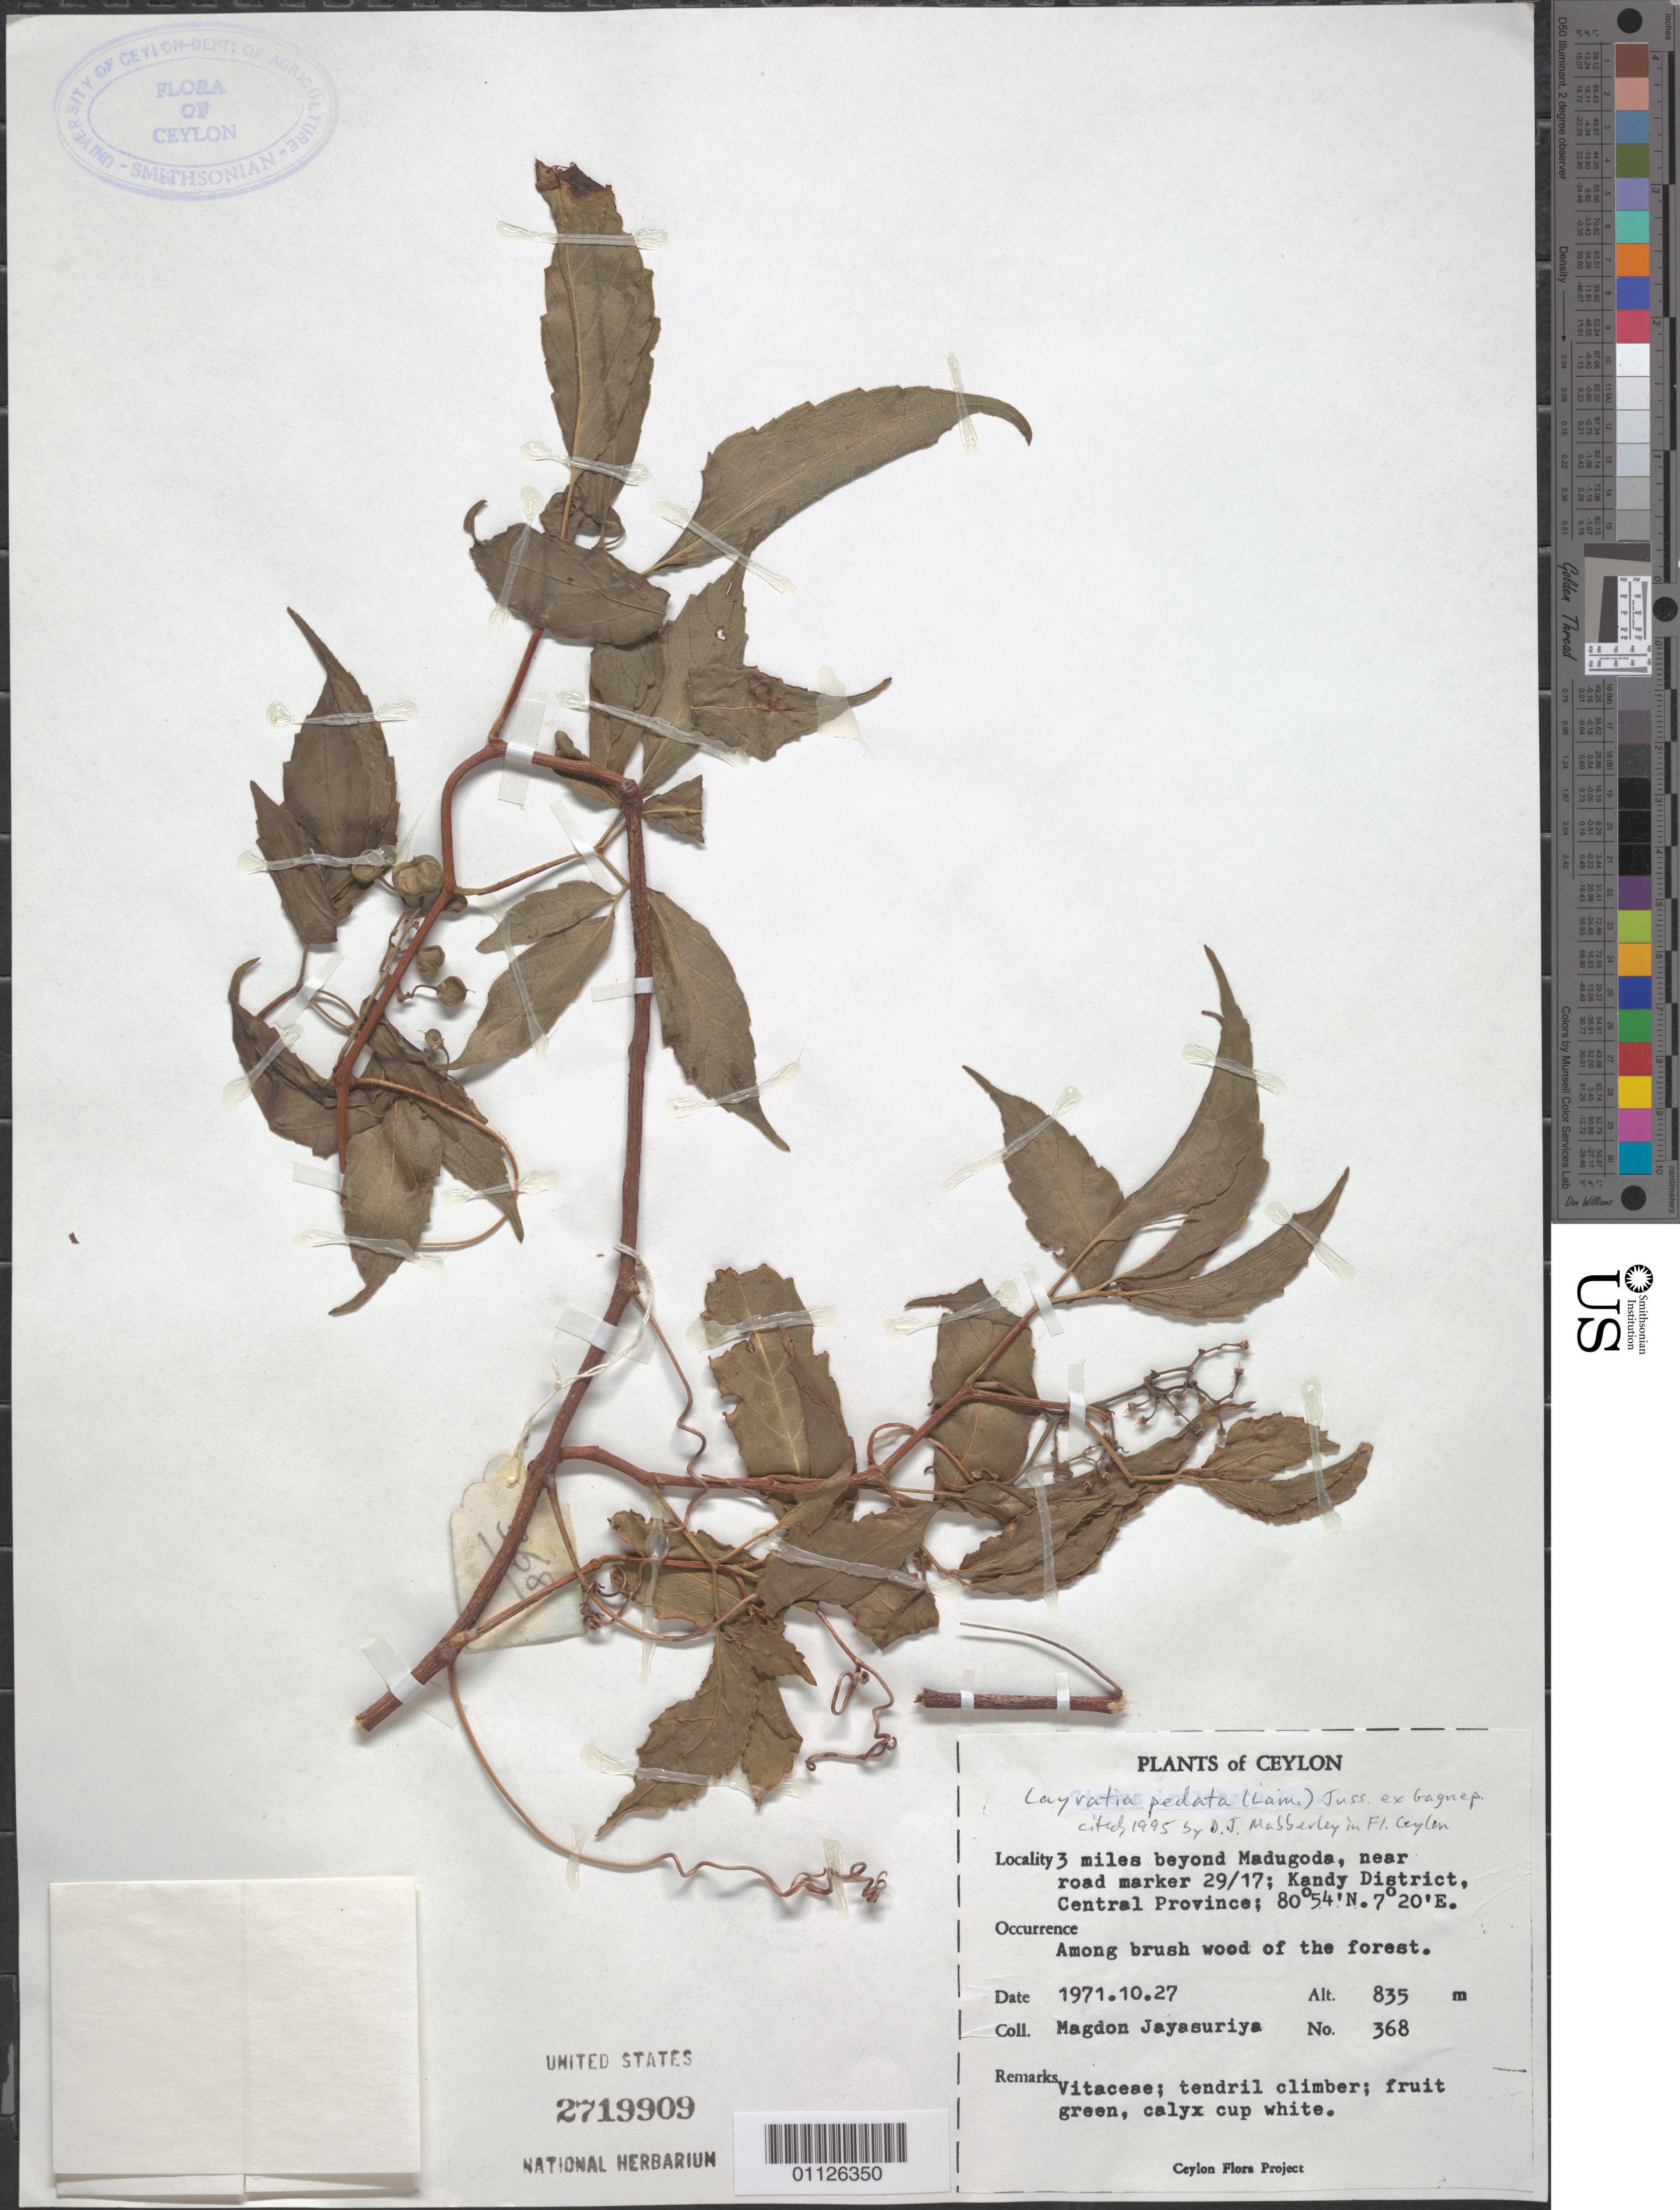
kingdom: Plantae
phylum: Tracheophyta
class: Magnoliopsida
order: Vitales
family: Vitaceae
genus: Cayratia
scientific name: Cayratia pedata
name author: (Lour.) Gagnep.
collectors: A. H. Jayasuriya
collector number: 368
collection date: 1971-10-27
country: Sri Lanka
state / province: Central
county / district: Kandy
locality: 3 mi beyond Madugoda, near Rd marker 29/17.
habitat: Among brush wood of the forest. Tendril climber.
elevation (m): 835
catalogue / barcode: US 2719909